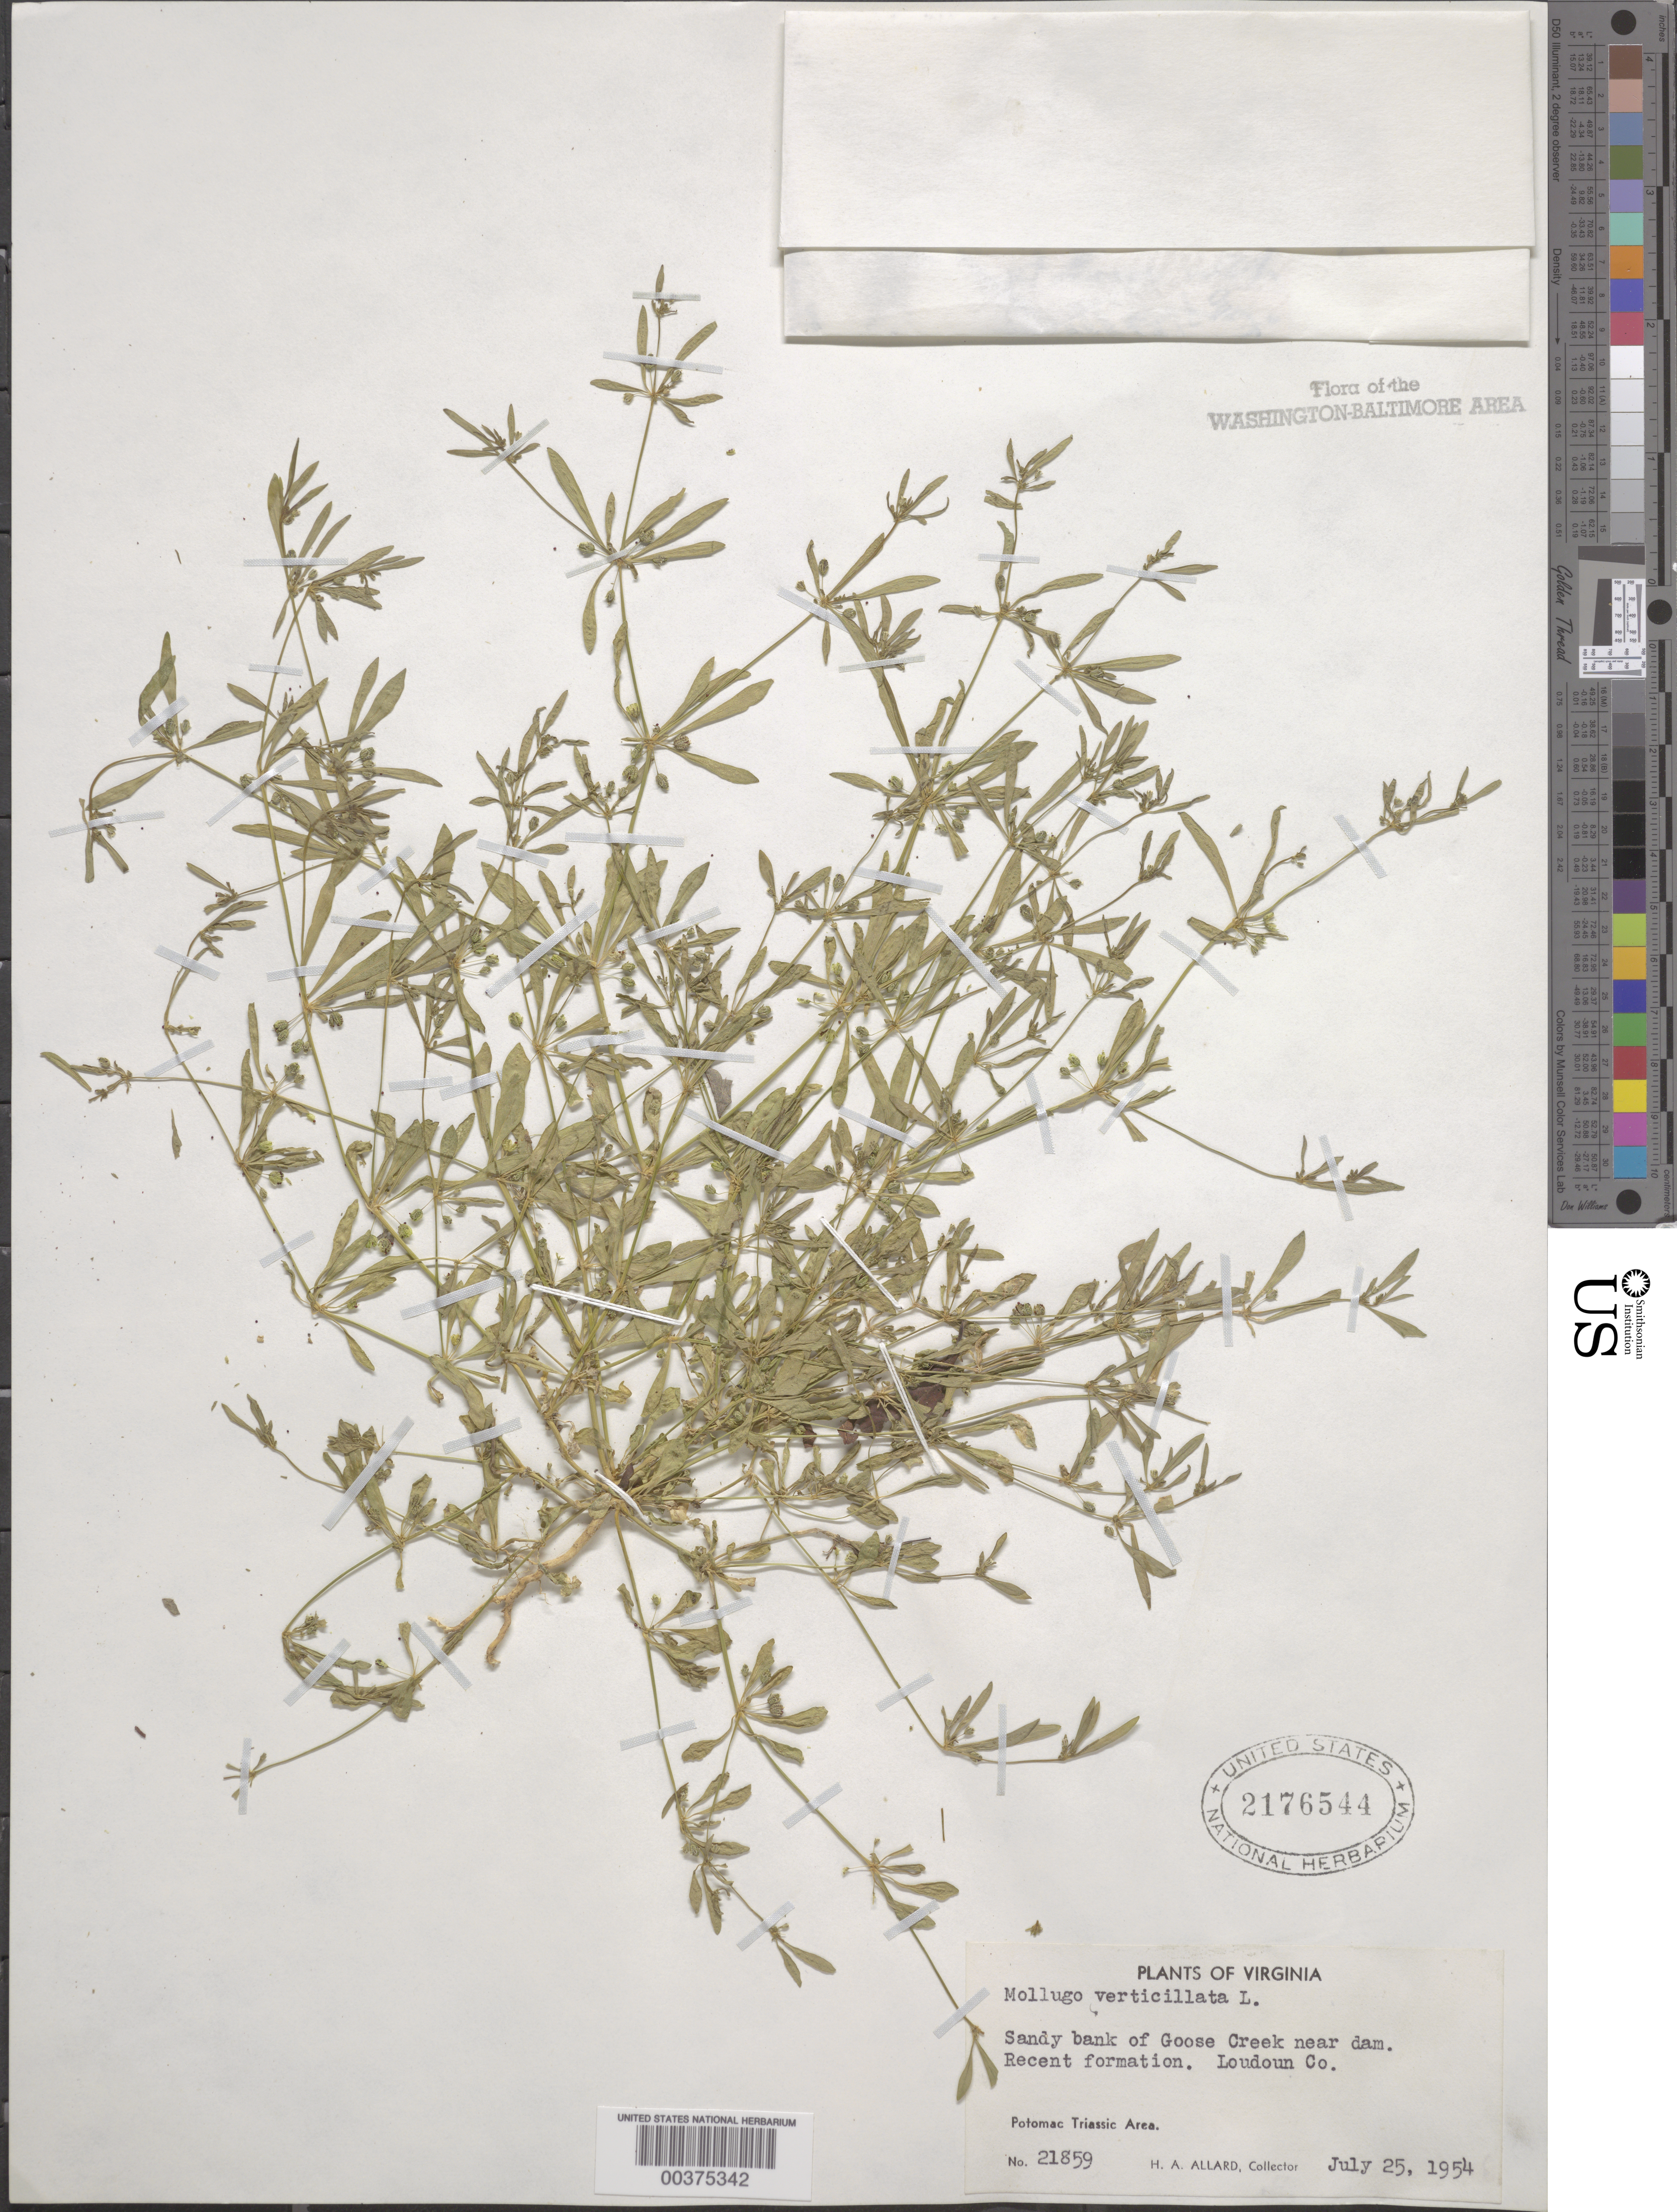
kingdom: Plantae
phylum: Tracheophyta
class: Magnoliopsida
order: Caryophyllales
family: Molluginaceae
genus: Mollugo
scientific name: Mollugo verticillata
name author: L.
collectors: H. A. Allard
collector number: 21859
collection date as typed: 25 Jul 1954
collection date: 1954-07-25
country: United States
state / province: Virginia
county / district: Loudoun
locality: Goose Creek, near dam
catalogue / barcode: US 2176544